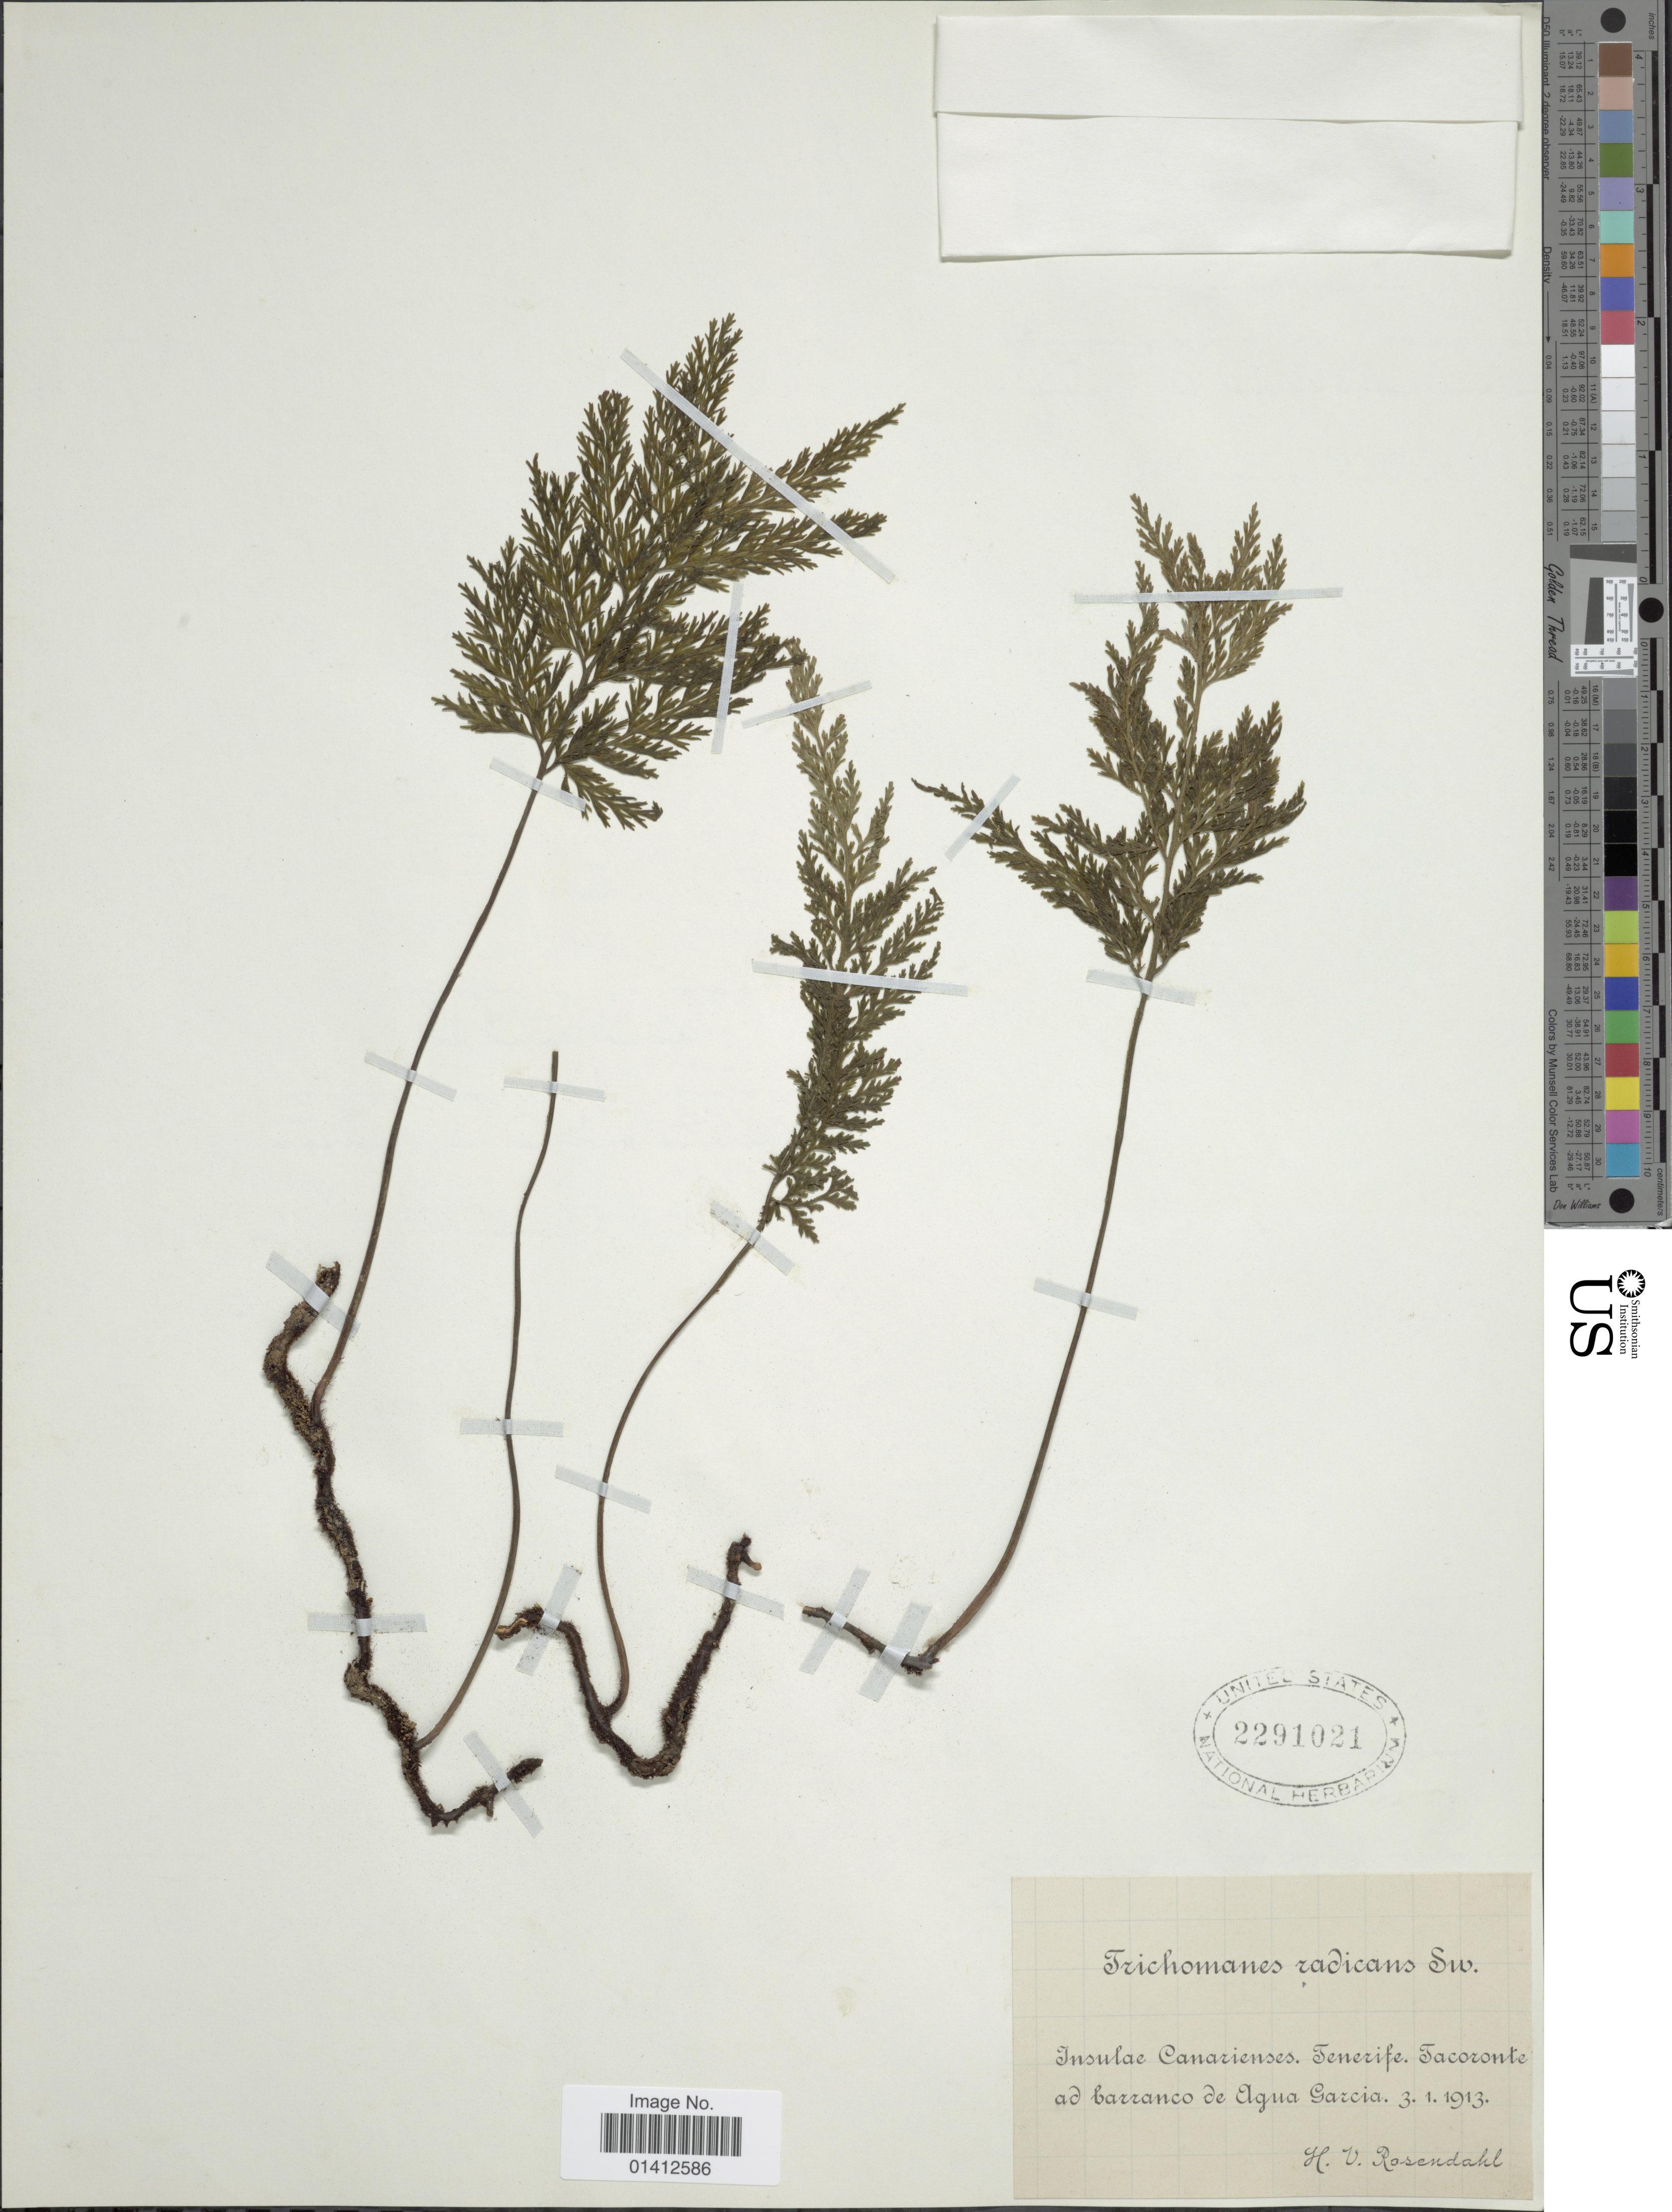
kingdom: Plantae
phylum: Tracheophyta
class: Polypodiopsida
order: Hymenophyllales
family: Hymenophyllaceae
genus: Vandenboschia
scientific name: Vandenboschia speciosa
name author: (Willd.) G. Kunkel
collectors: H. V. Rosendahl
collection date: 1913-01-03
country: Spain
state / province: Canarias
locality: Tenerife, Tacoronte ad barranco de Agua Garcia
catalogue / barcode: US 2291021